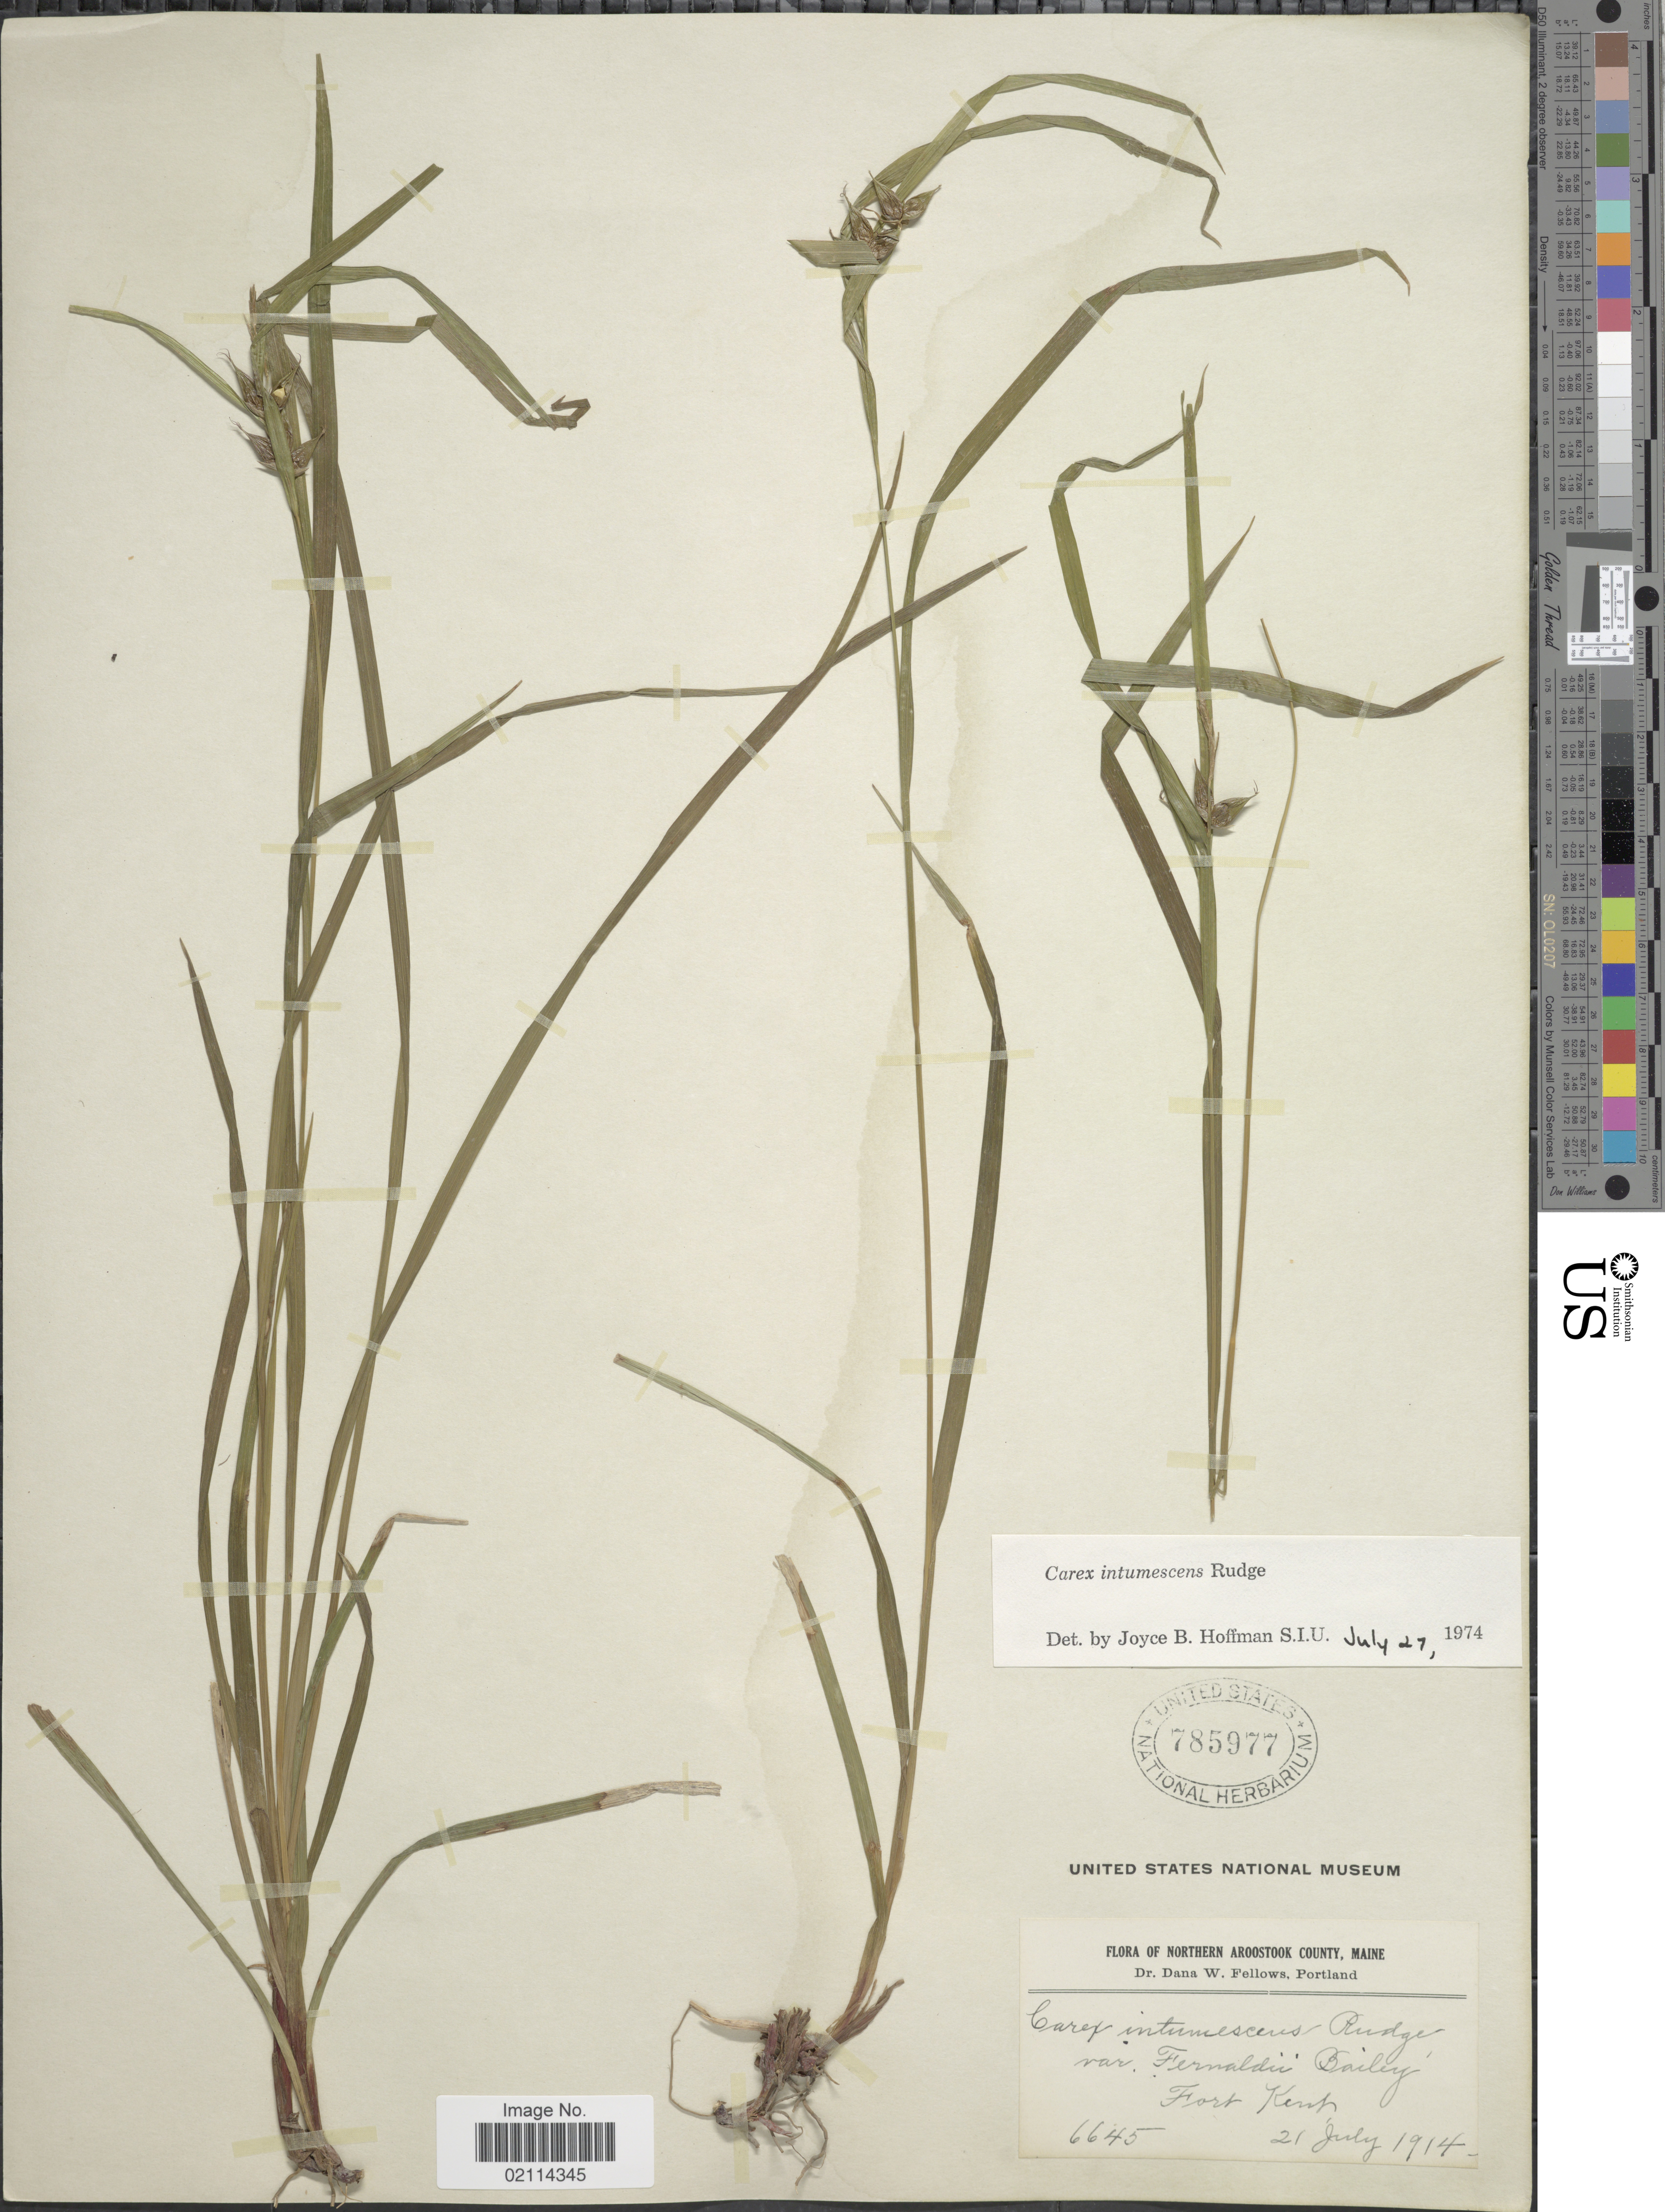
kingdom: Plantae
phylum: Tracheophyta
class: Liliopsida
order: Poales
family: Cyperaceae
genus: Carex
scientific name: Carex intumescens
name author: Rudge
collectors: D. W. Fellows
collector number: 6645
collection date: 1914-07-21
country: United States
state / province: Maine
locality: Northern Aroostook County, Fort Kent.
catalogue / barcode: US 785977